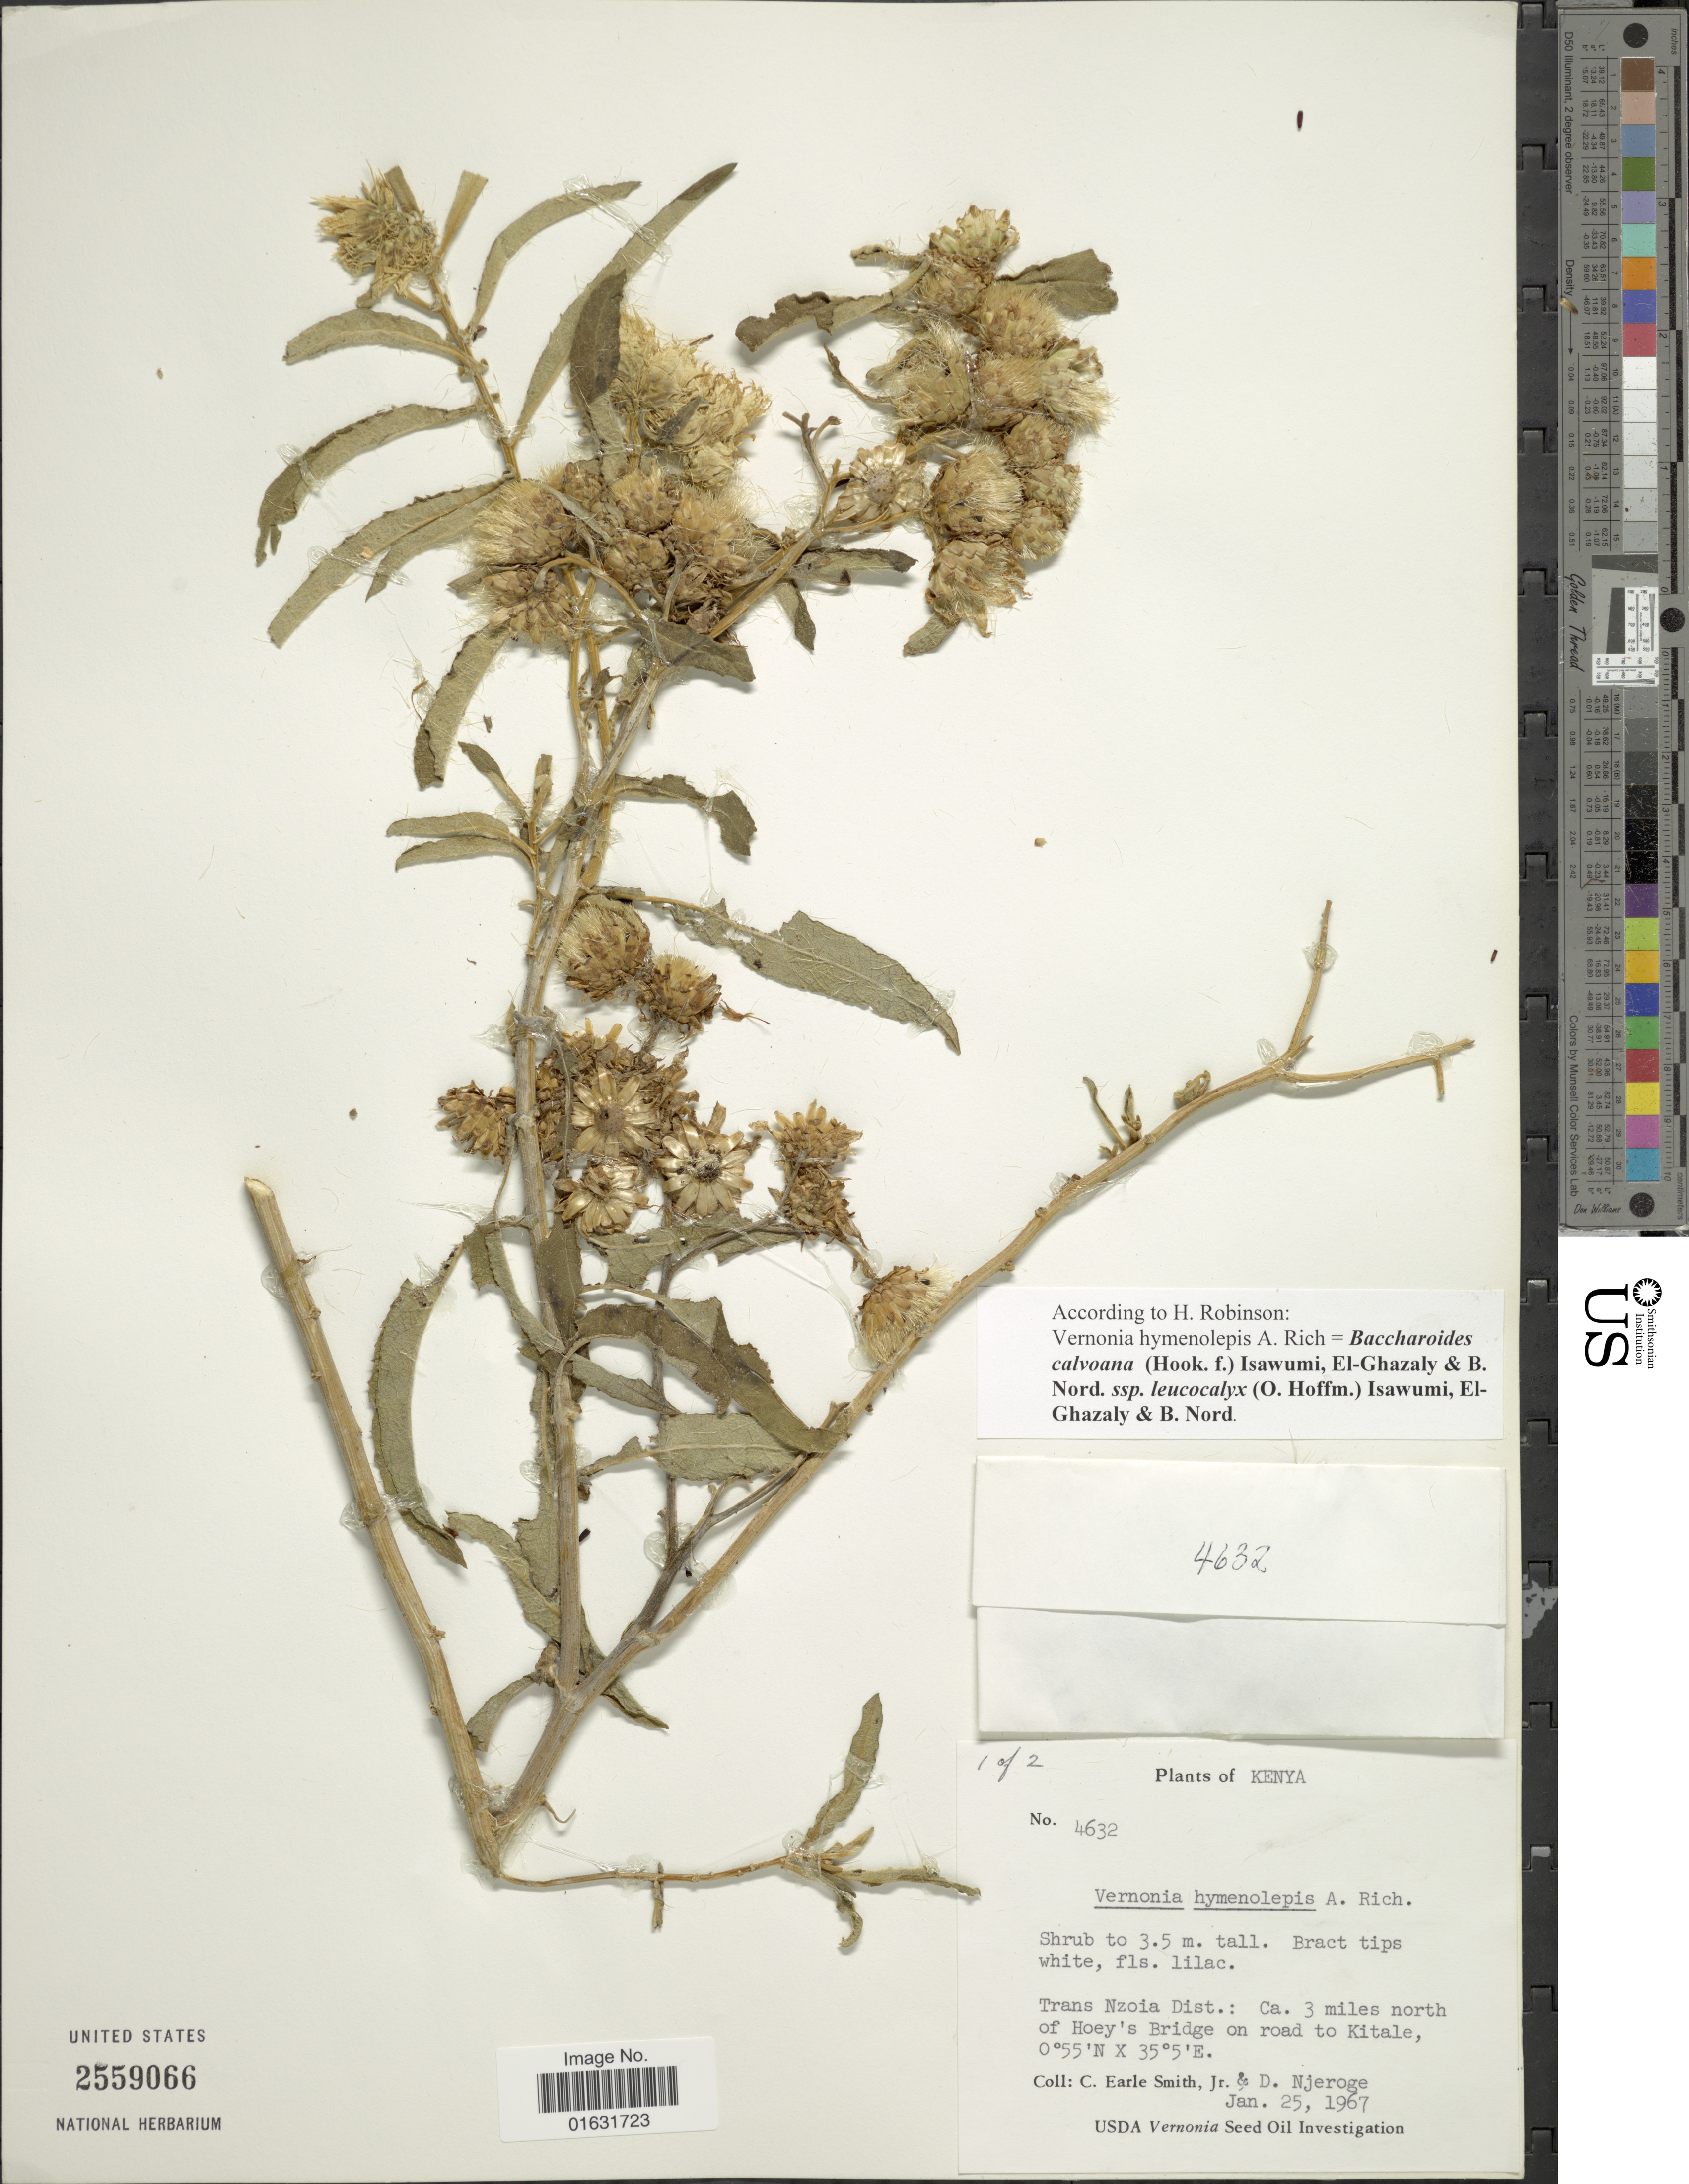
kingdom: Plantae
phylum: Tracheophyta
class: Magnoliopsida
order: Asterales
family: Asteraceae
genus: Baccharoides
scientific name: Baccharoides calvoana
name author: (Hook. f.) Isawumi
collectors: C. E. Smith Jr. & D. Njeroge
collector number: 4632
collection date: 1967-01-25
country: Kenya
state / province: Trans Nzoia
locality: Ca. 3 miles north of Hoey's Bridge on road to Kitale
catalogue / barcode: US 2559066